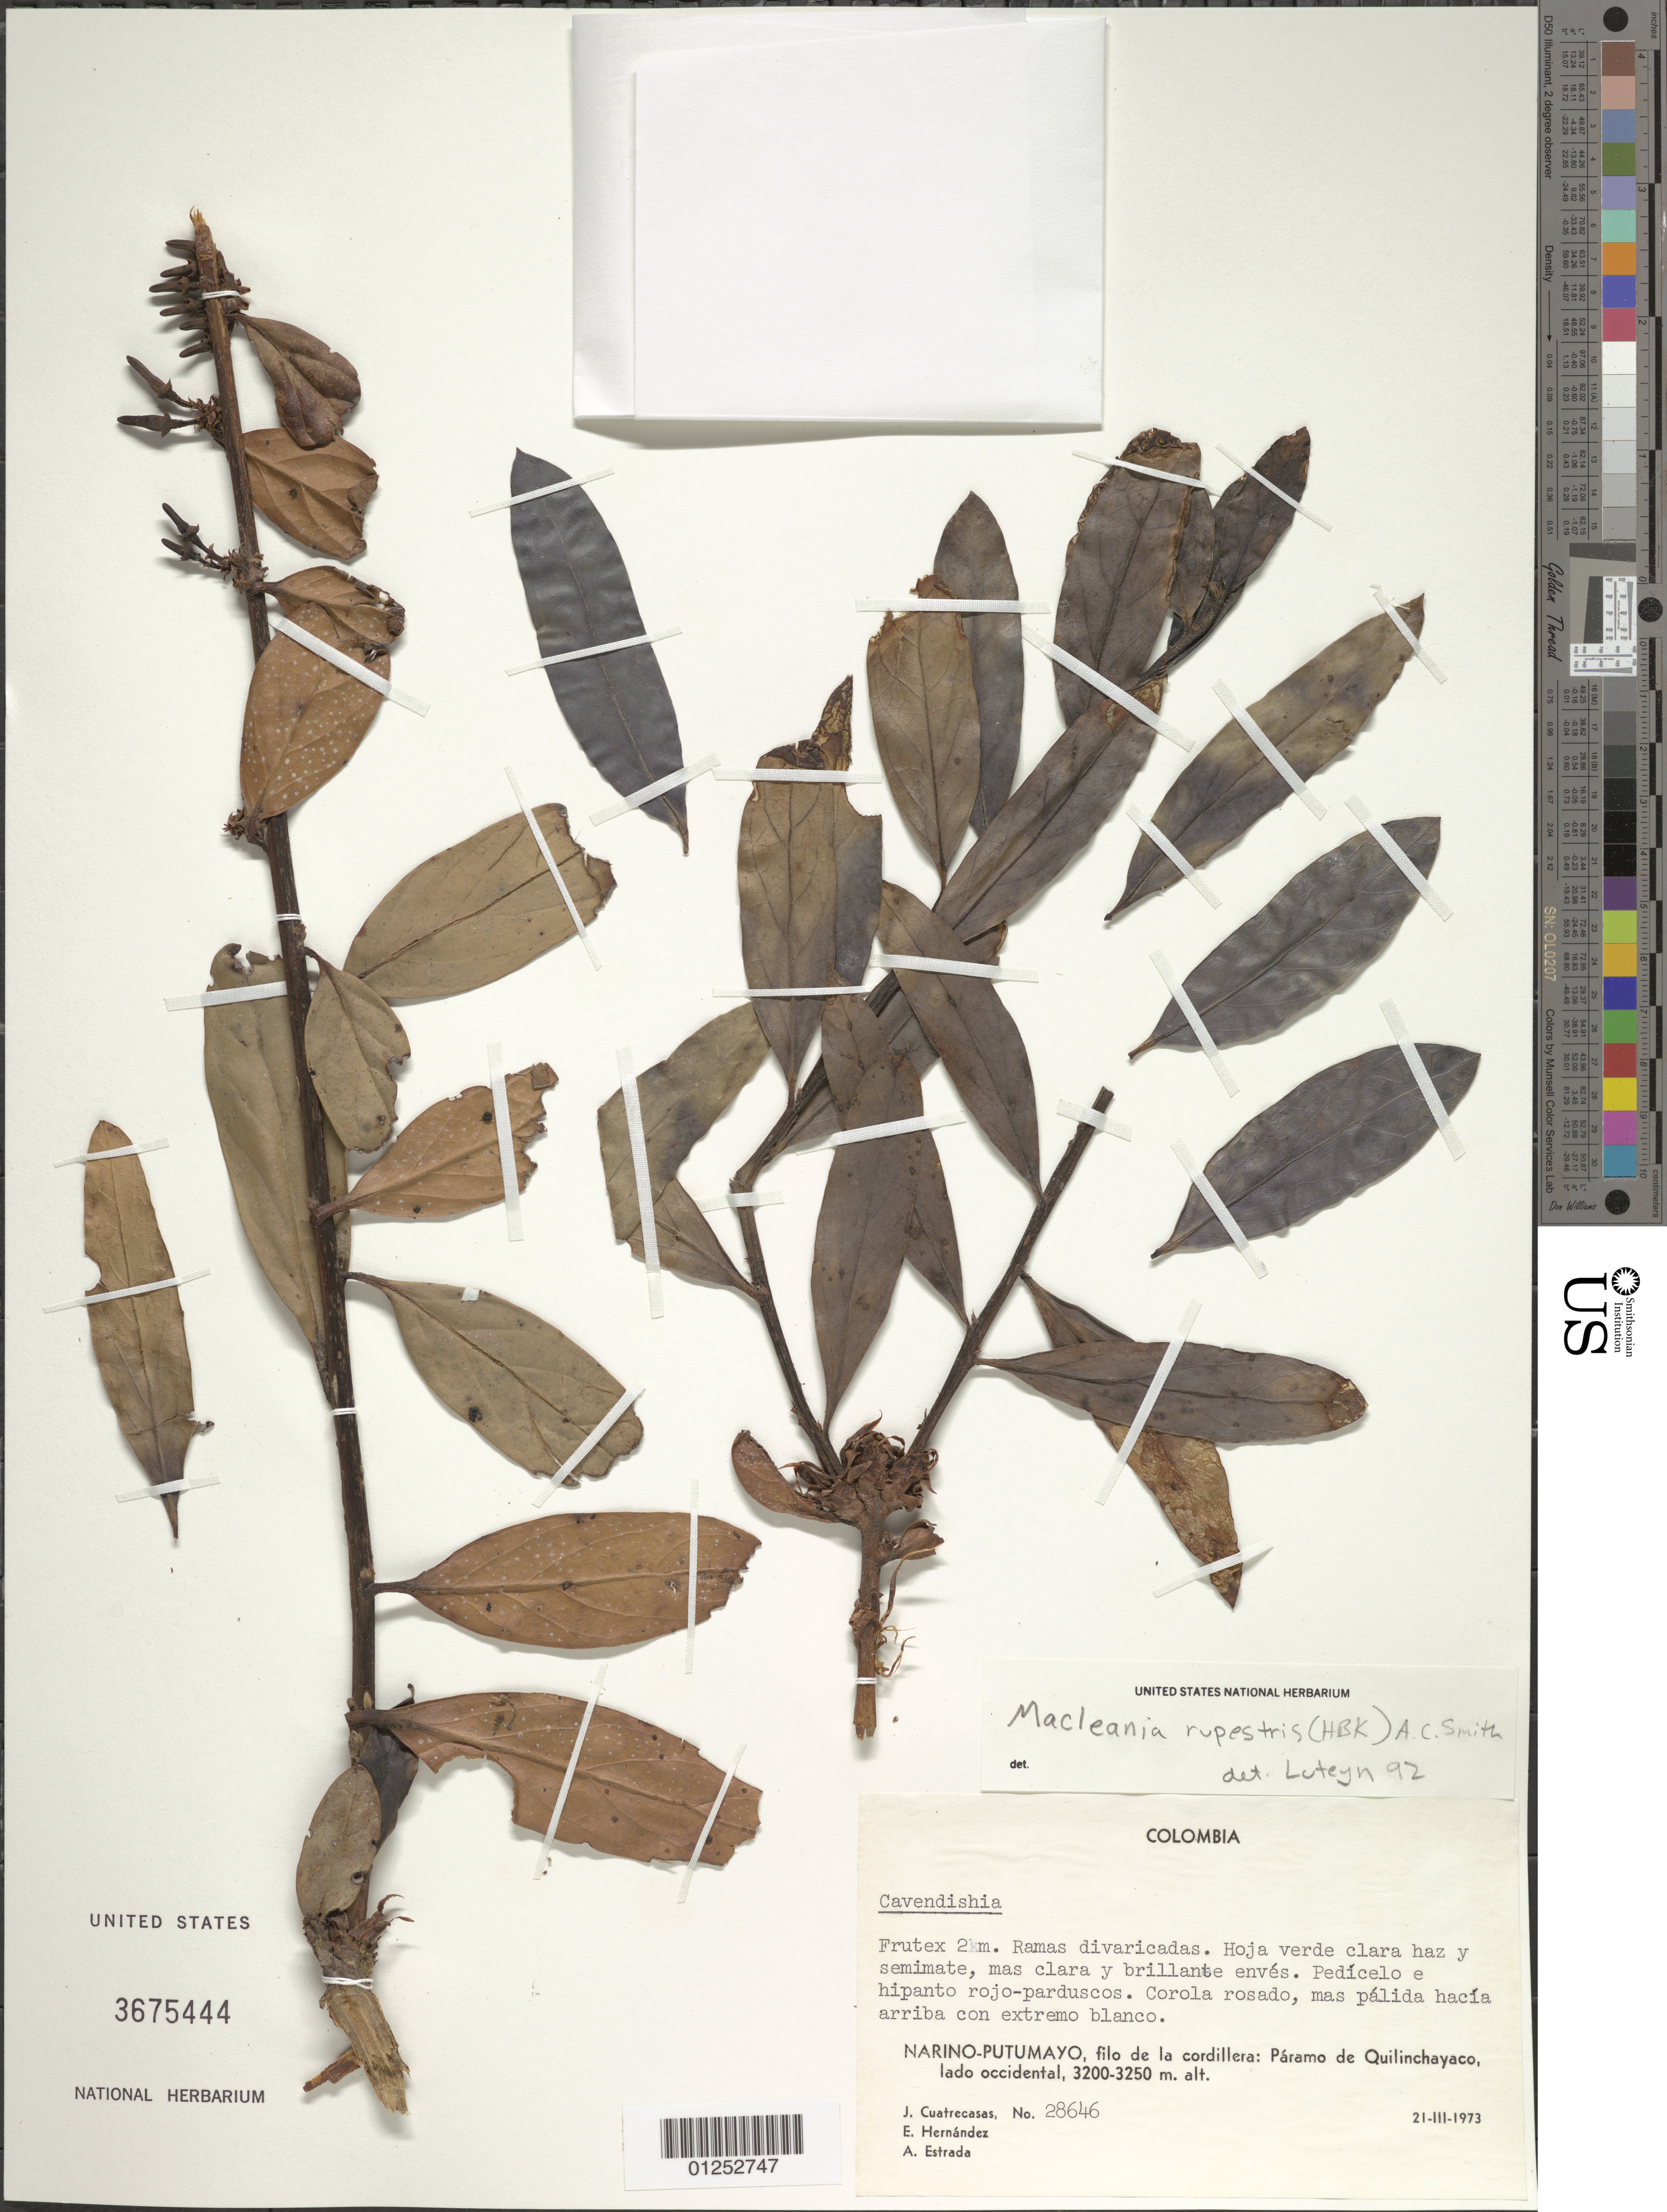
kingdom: Plantae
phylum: Tracheophyta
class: Magnoliopsida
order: Ericales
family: Ericaceae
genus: Macleania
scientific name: Macleania rupestris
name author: (Kunth) A.C. Sm.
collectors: J. Cuatrecasas, E. Hernández & A. Estrada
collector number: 28646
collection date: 1973-03-21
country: Colombia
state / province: Nariño / Putumayo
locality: Filo de la cordillera: Páramo de Quilinchayaco, lado oriental.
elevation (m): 3200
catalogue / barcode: US 3675444